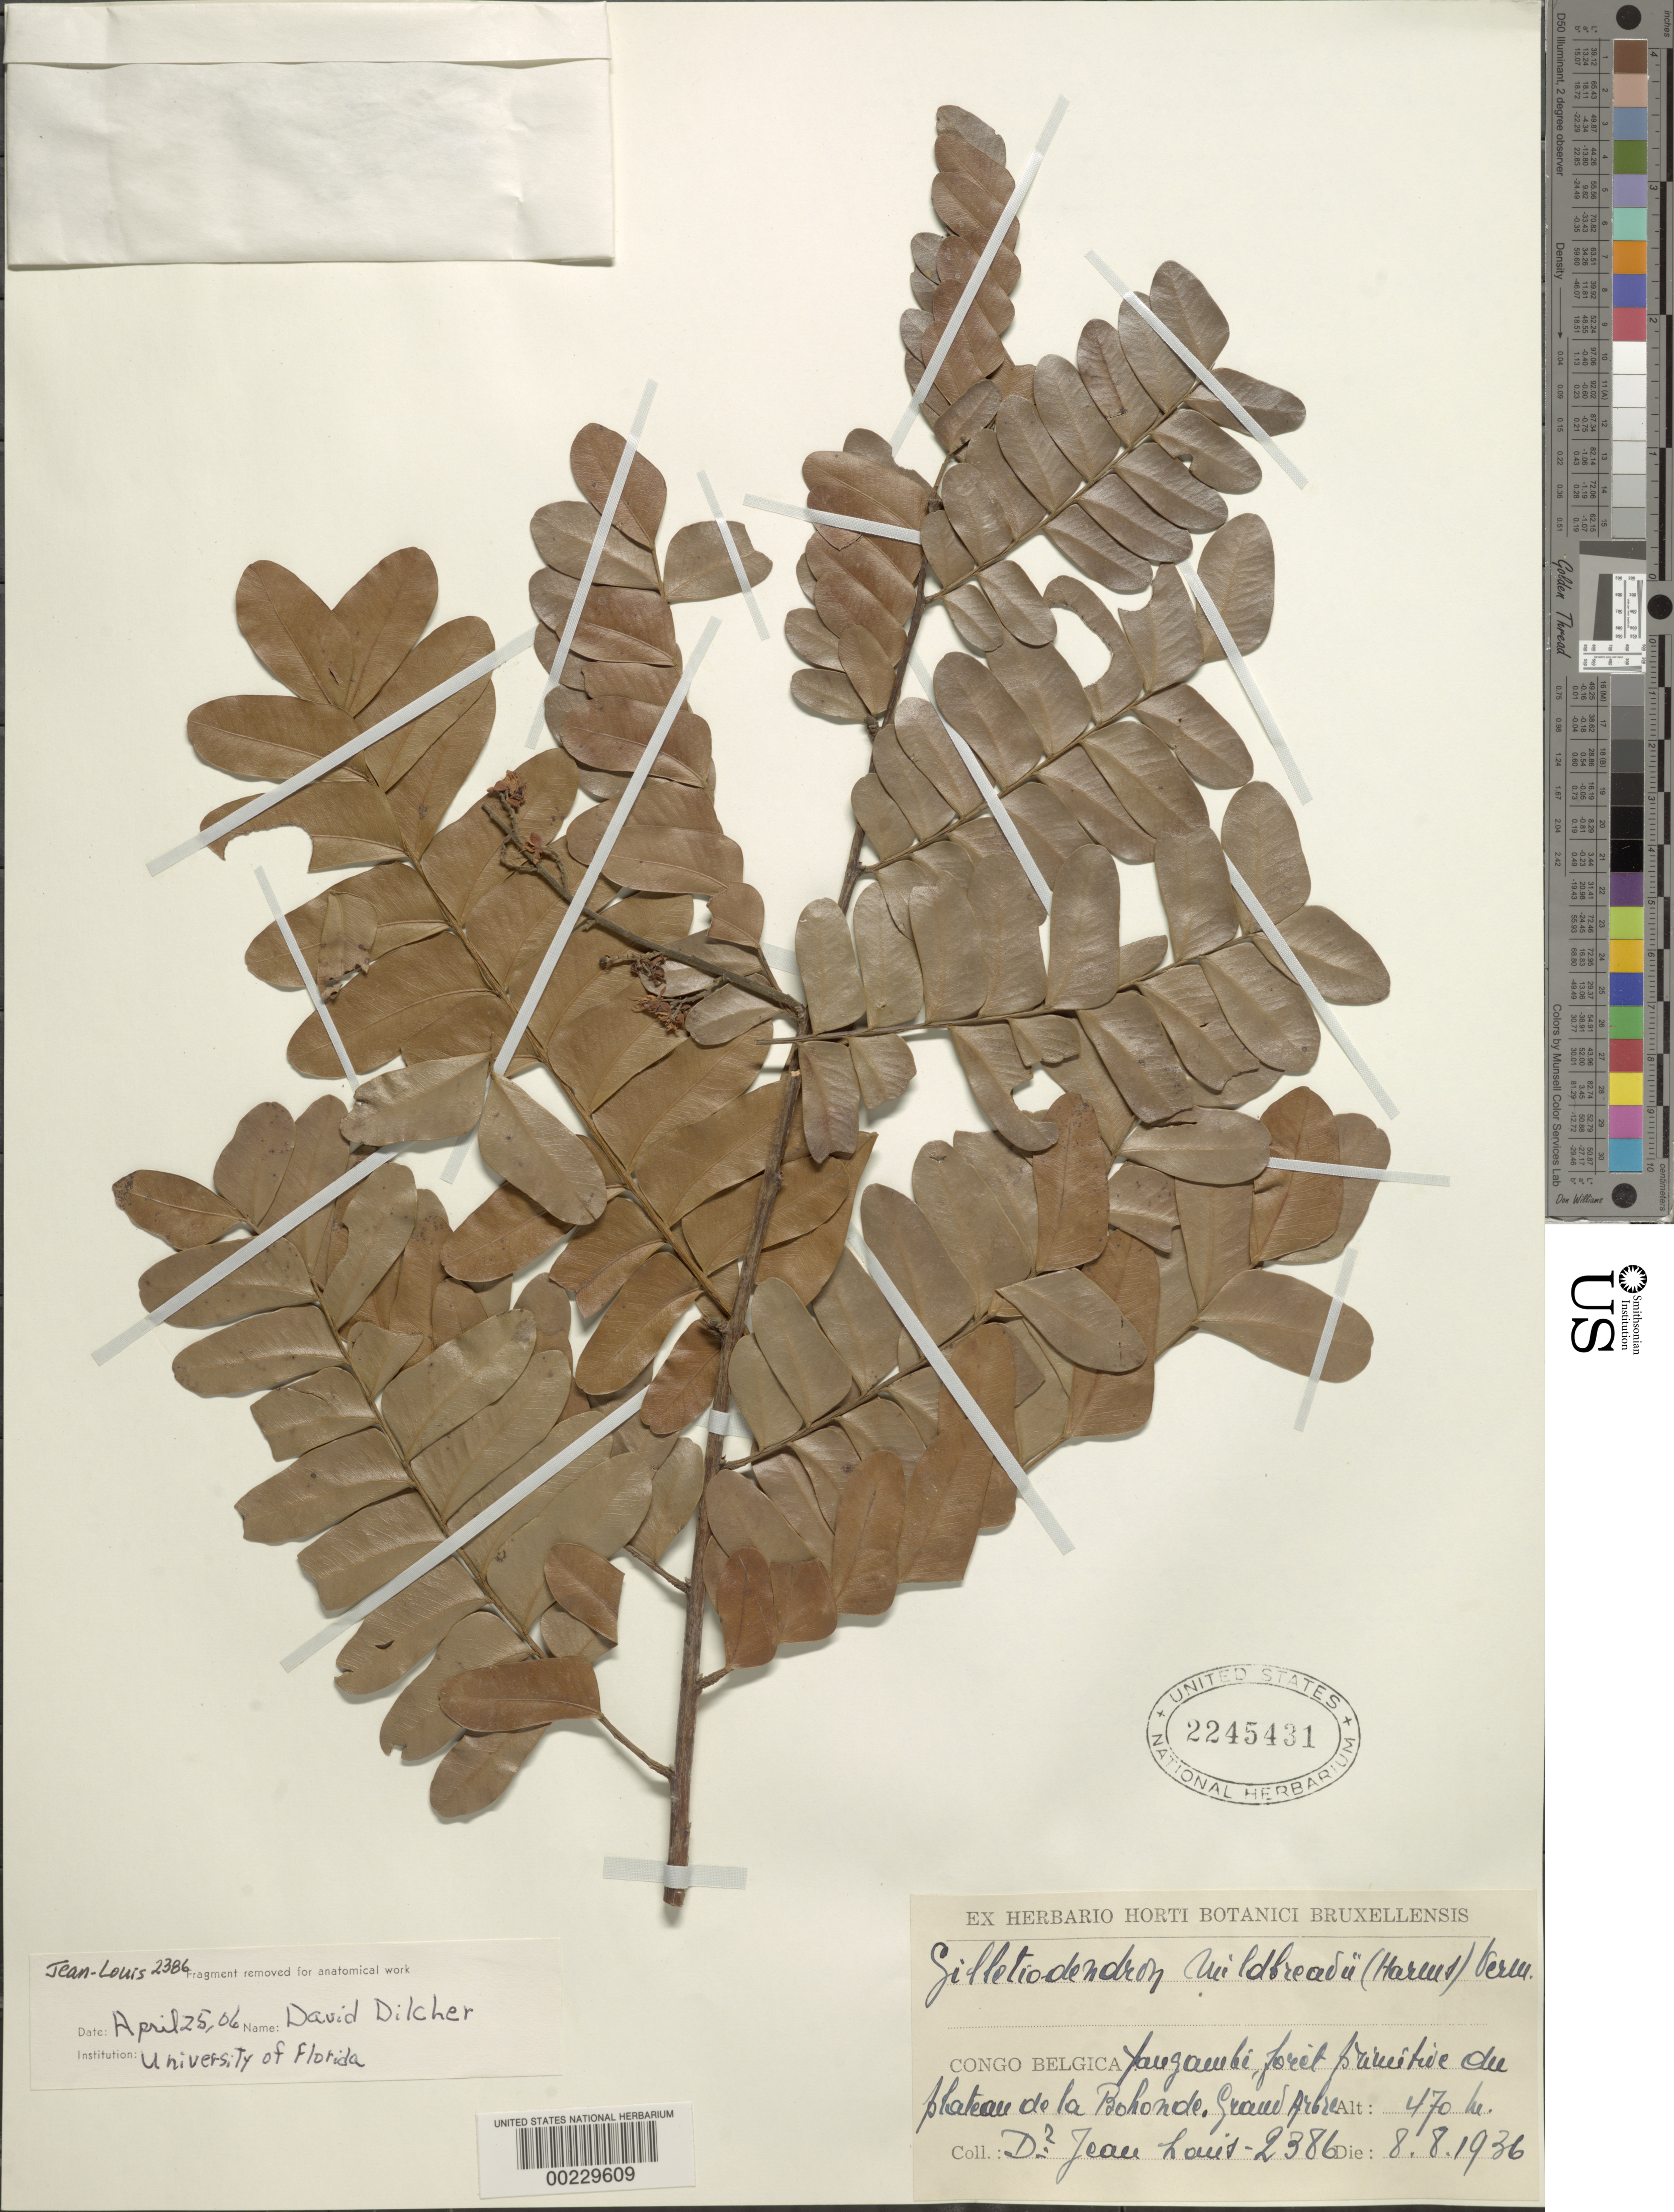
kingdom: Plantae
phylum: Tracheophyta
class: Magnoliopsida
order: Fabales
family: Fabaceae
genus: Gilletiodendron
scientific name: Gilletiodendron mildbraedii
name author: (Harms) Vermoesen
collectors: J. Louis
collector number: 2386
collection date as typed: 08 Aug 1936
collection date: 1936-08-08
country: Congo, Democratic Republic of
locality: Yamjambi, plateau of bohonde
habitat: Primitive forest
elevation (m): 470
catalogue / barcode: US 2245431